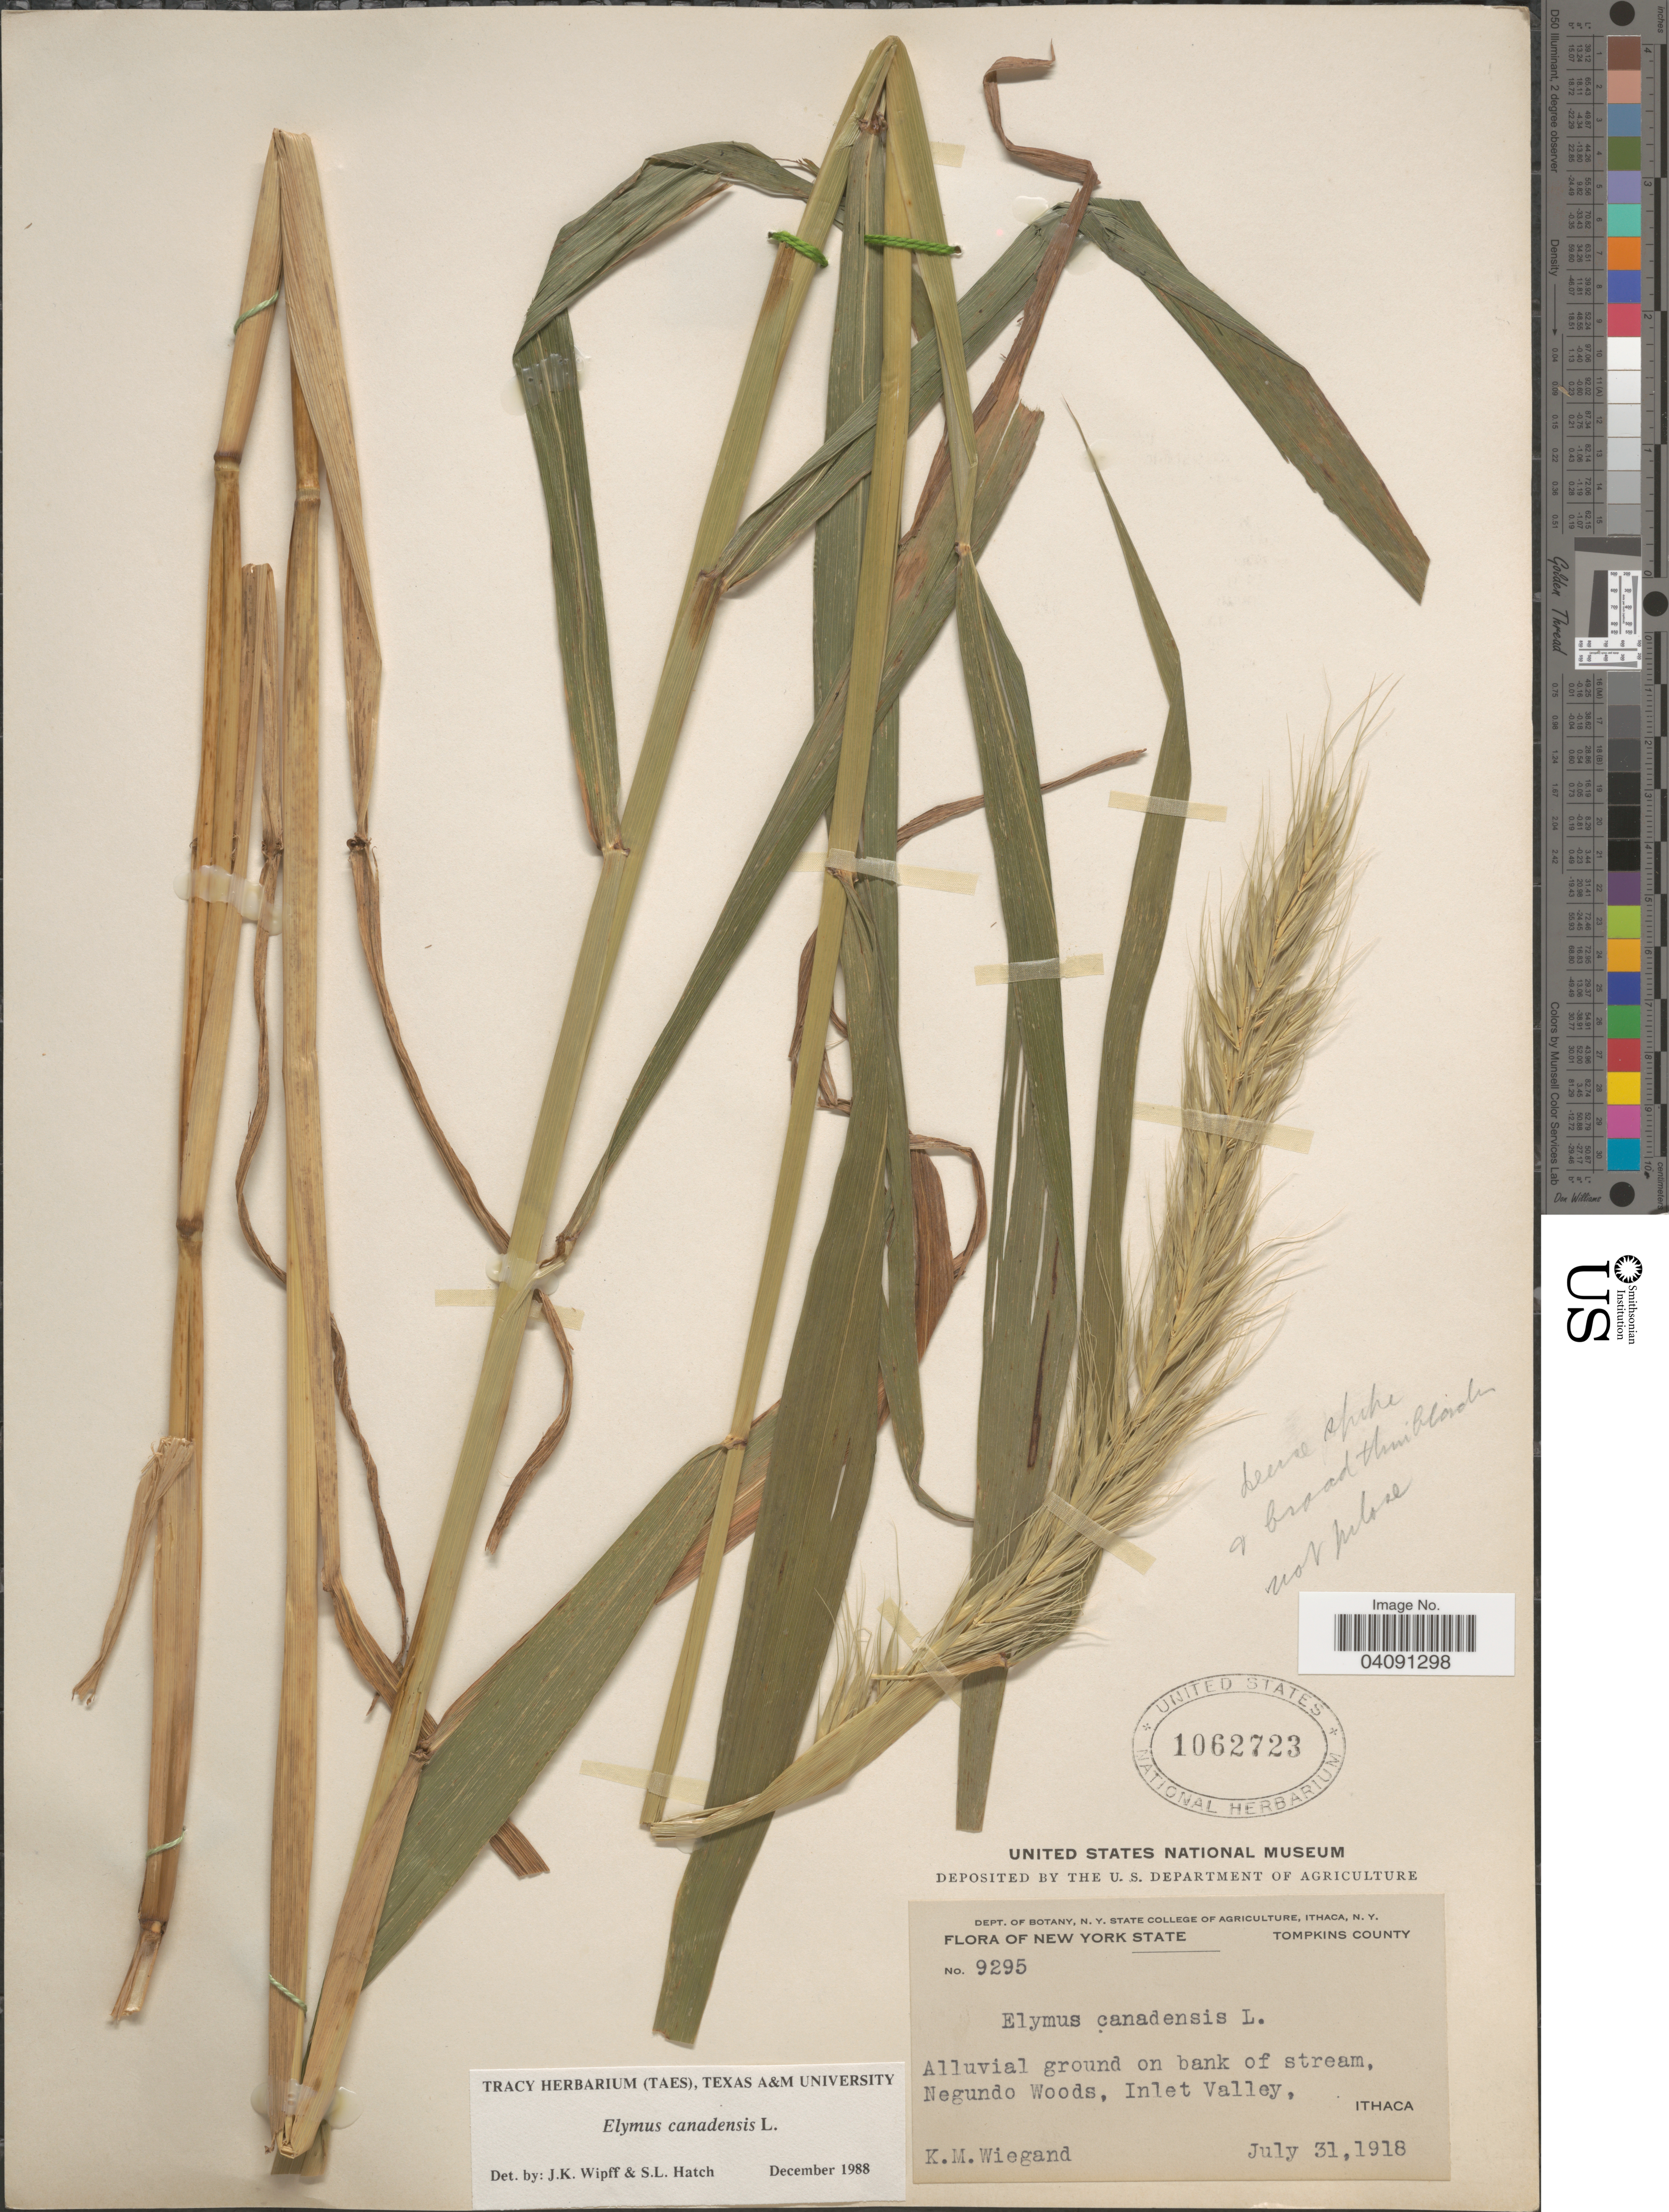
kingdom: Plantae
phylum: Tracheophyta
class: Liliopsida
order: Poales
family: Poaceae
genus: Elymus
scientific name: Elymus canadensis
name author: L.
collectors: K. M. Wiegand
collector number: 9295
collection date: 1918-07-31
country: United States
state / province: New York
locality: Tompkins County. Alluvial ground on bank of stream, Negundo Woods, Inlet Valley, Ithaca.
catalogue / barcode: US 1062723